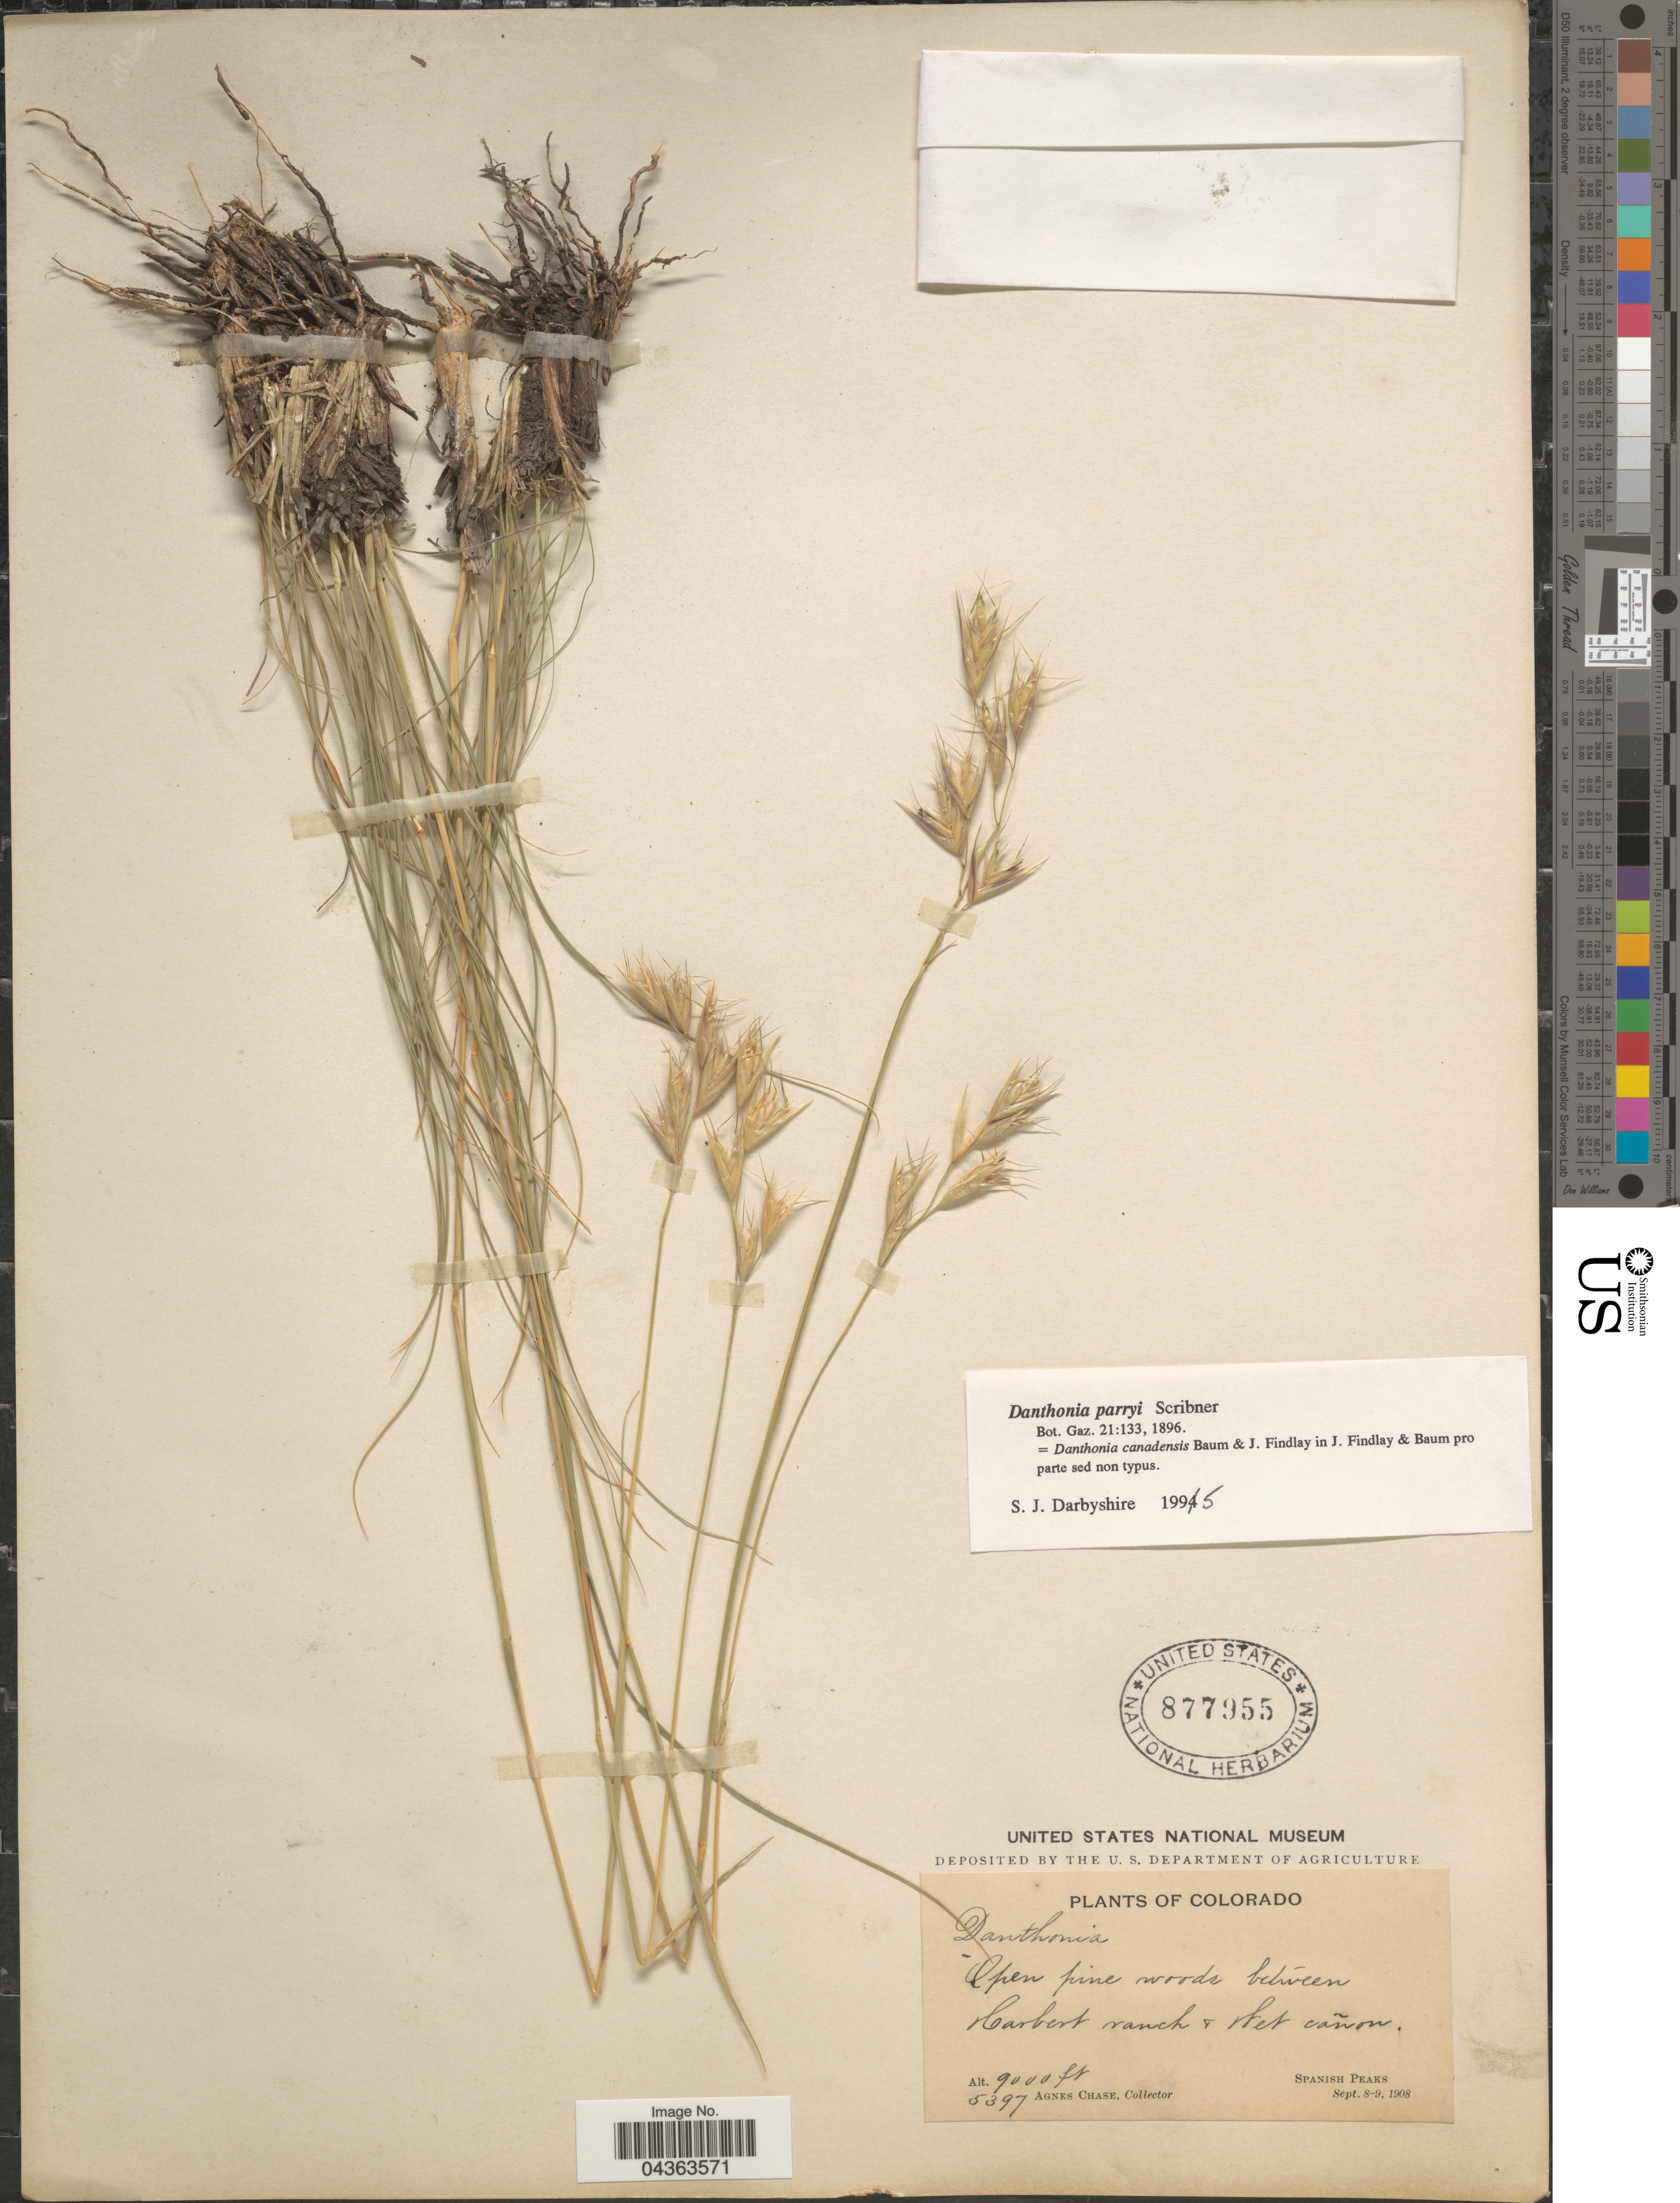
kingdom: Plantae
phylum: Tracheophyta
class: Liliopsida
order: Poales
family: Poaceae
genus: Danthonia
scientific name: Danthonia parryi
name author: Scribn.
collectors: A. Chase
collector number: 5397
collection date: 1908-09-08/1908-09-09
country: United States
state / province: Colorado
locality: Open pine woods between Harbert ranch & Wet cañon. Spanish Peaks.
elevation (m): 2743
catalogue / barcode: US 877955